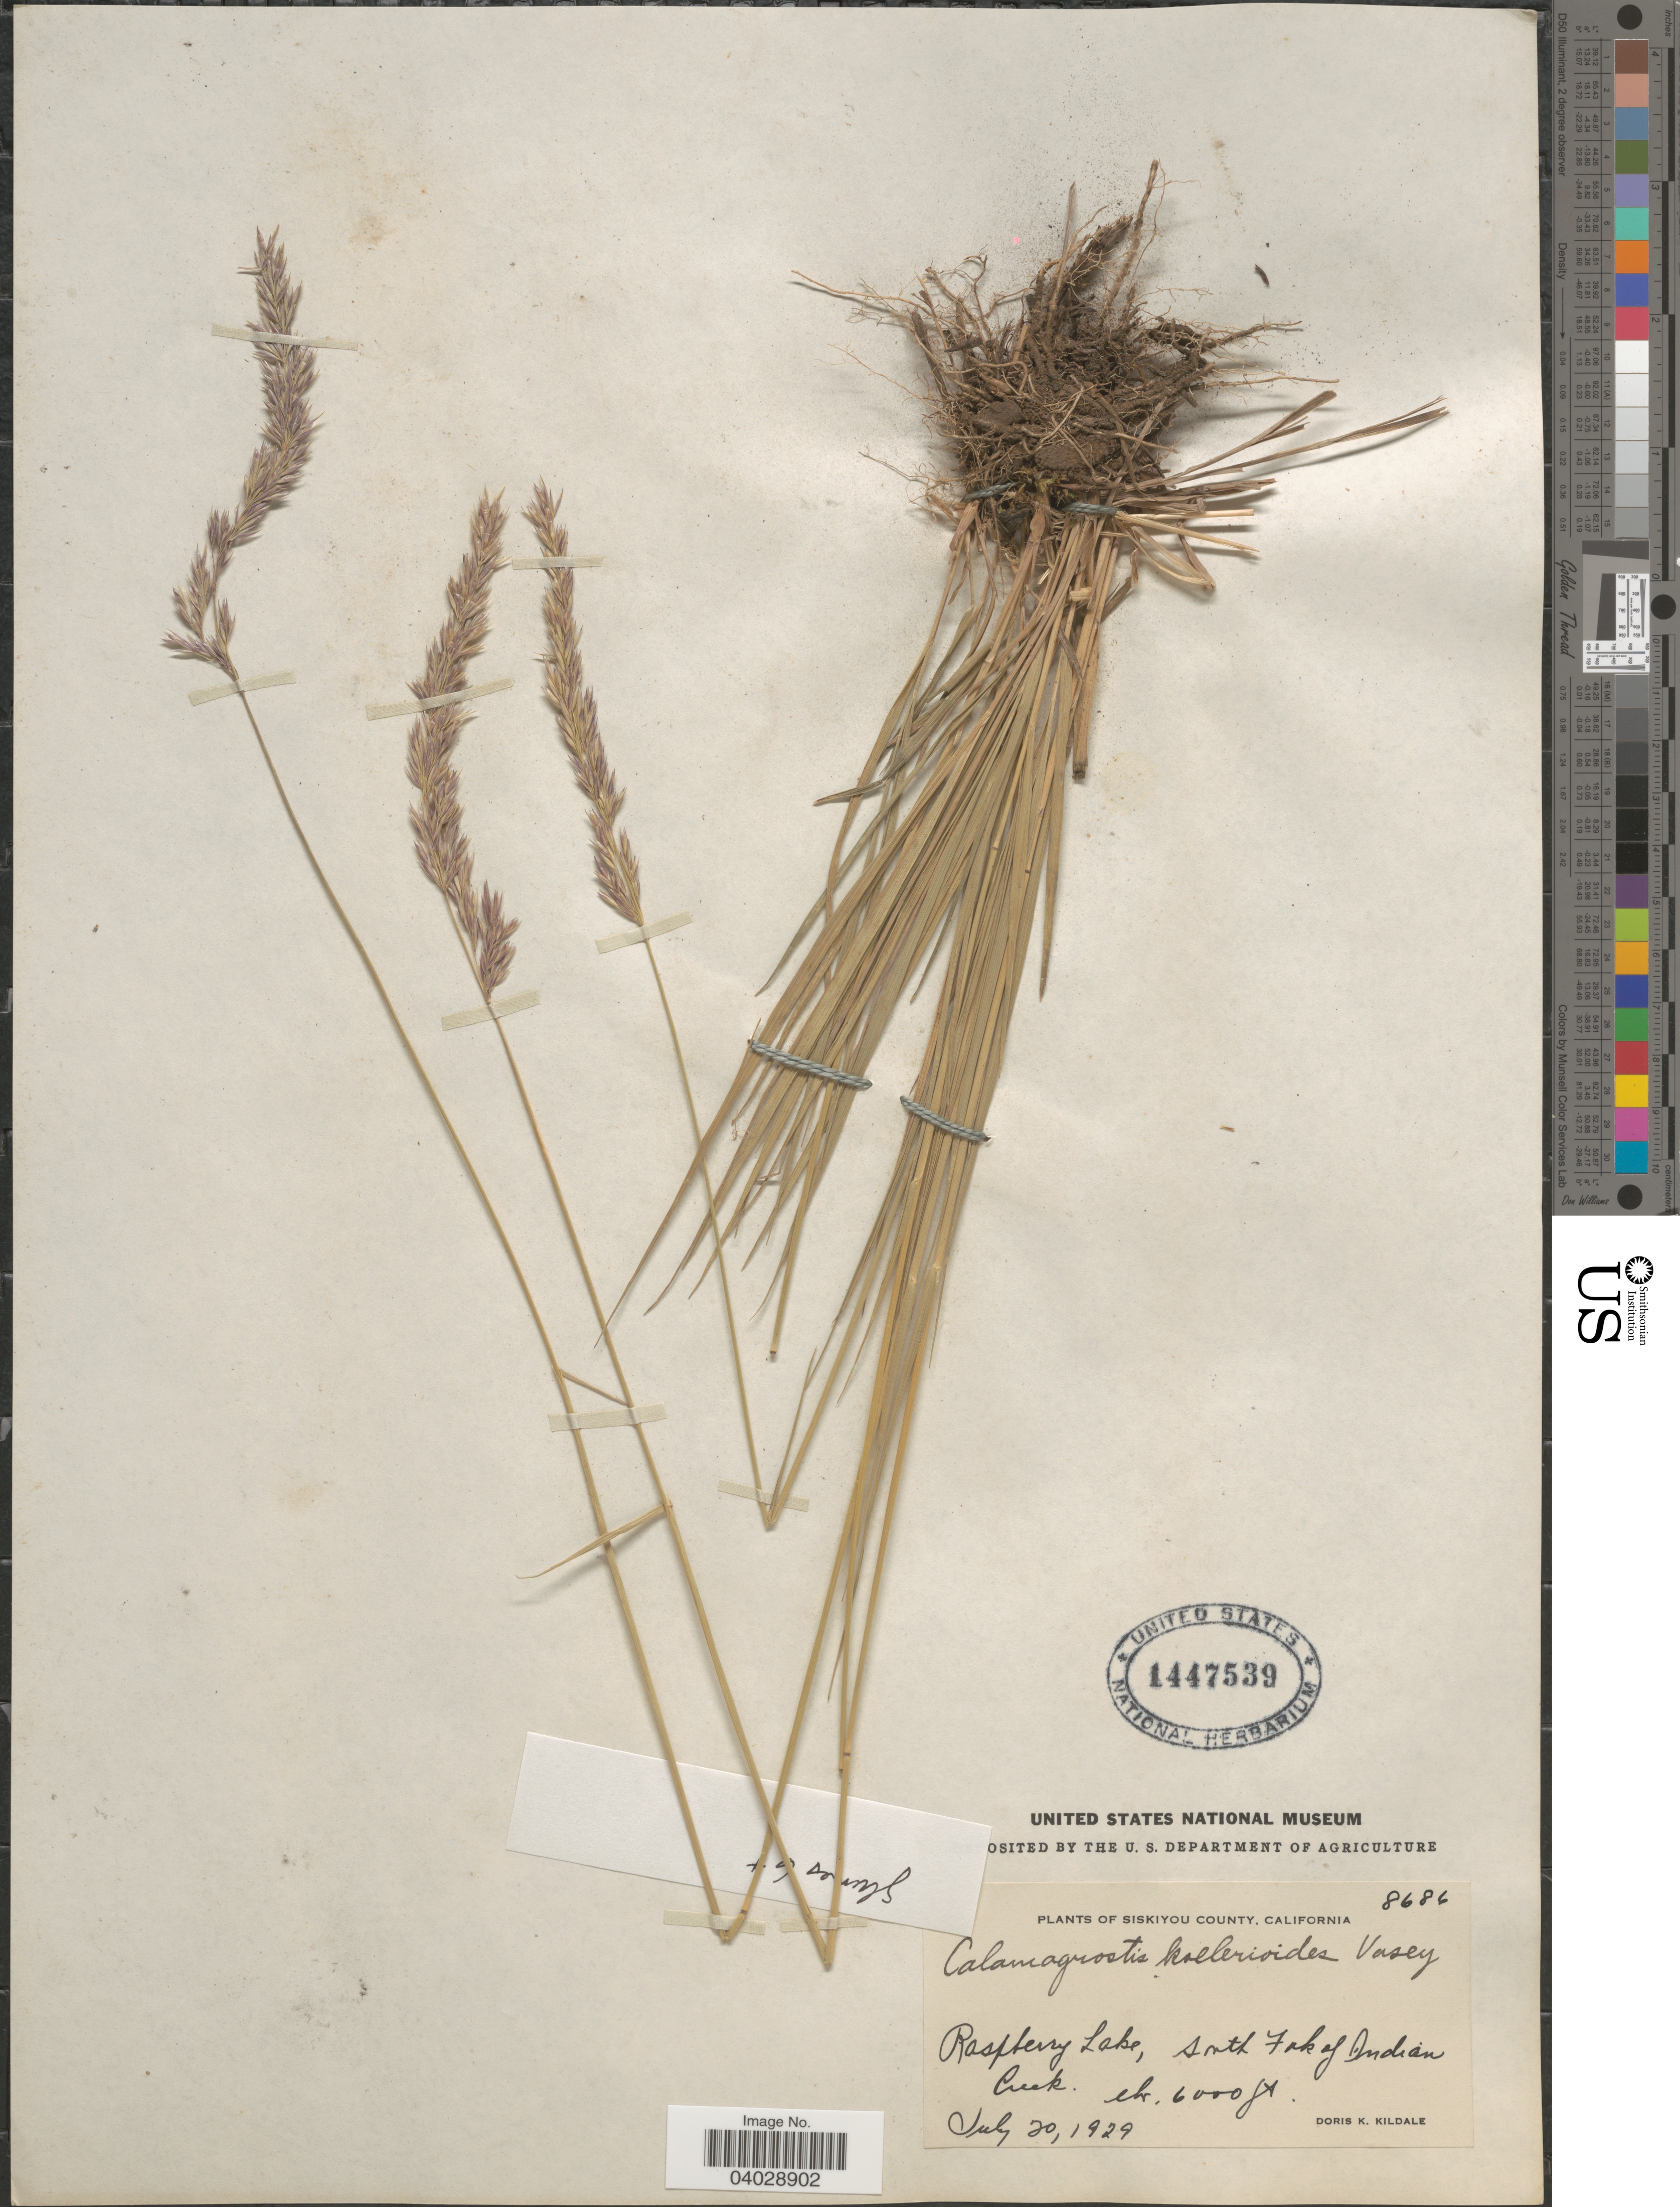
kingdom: Plantae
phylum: Tracheophyta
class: Liliopsida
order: Poales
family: Poaceae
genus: Calamagrostis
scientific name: Calamagrostis koelerioides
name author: Vasey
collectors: D. Kildale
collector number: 8686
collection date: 1929-07-20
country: United States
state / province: California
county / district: Siskiyou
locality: Siskiyou County. Raspberry Lake, South Fork of Indian Creek.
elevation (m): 1829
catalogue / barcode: US 1447539